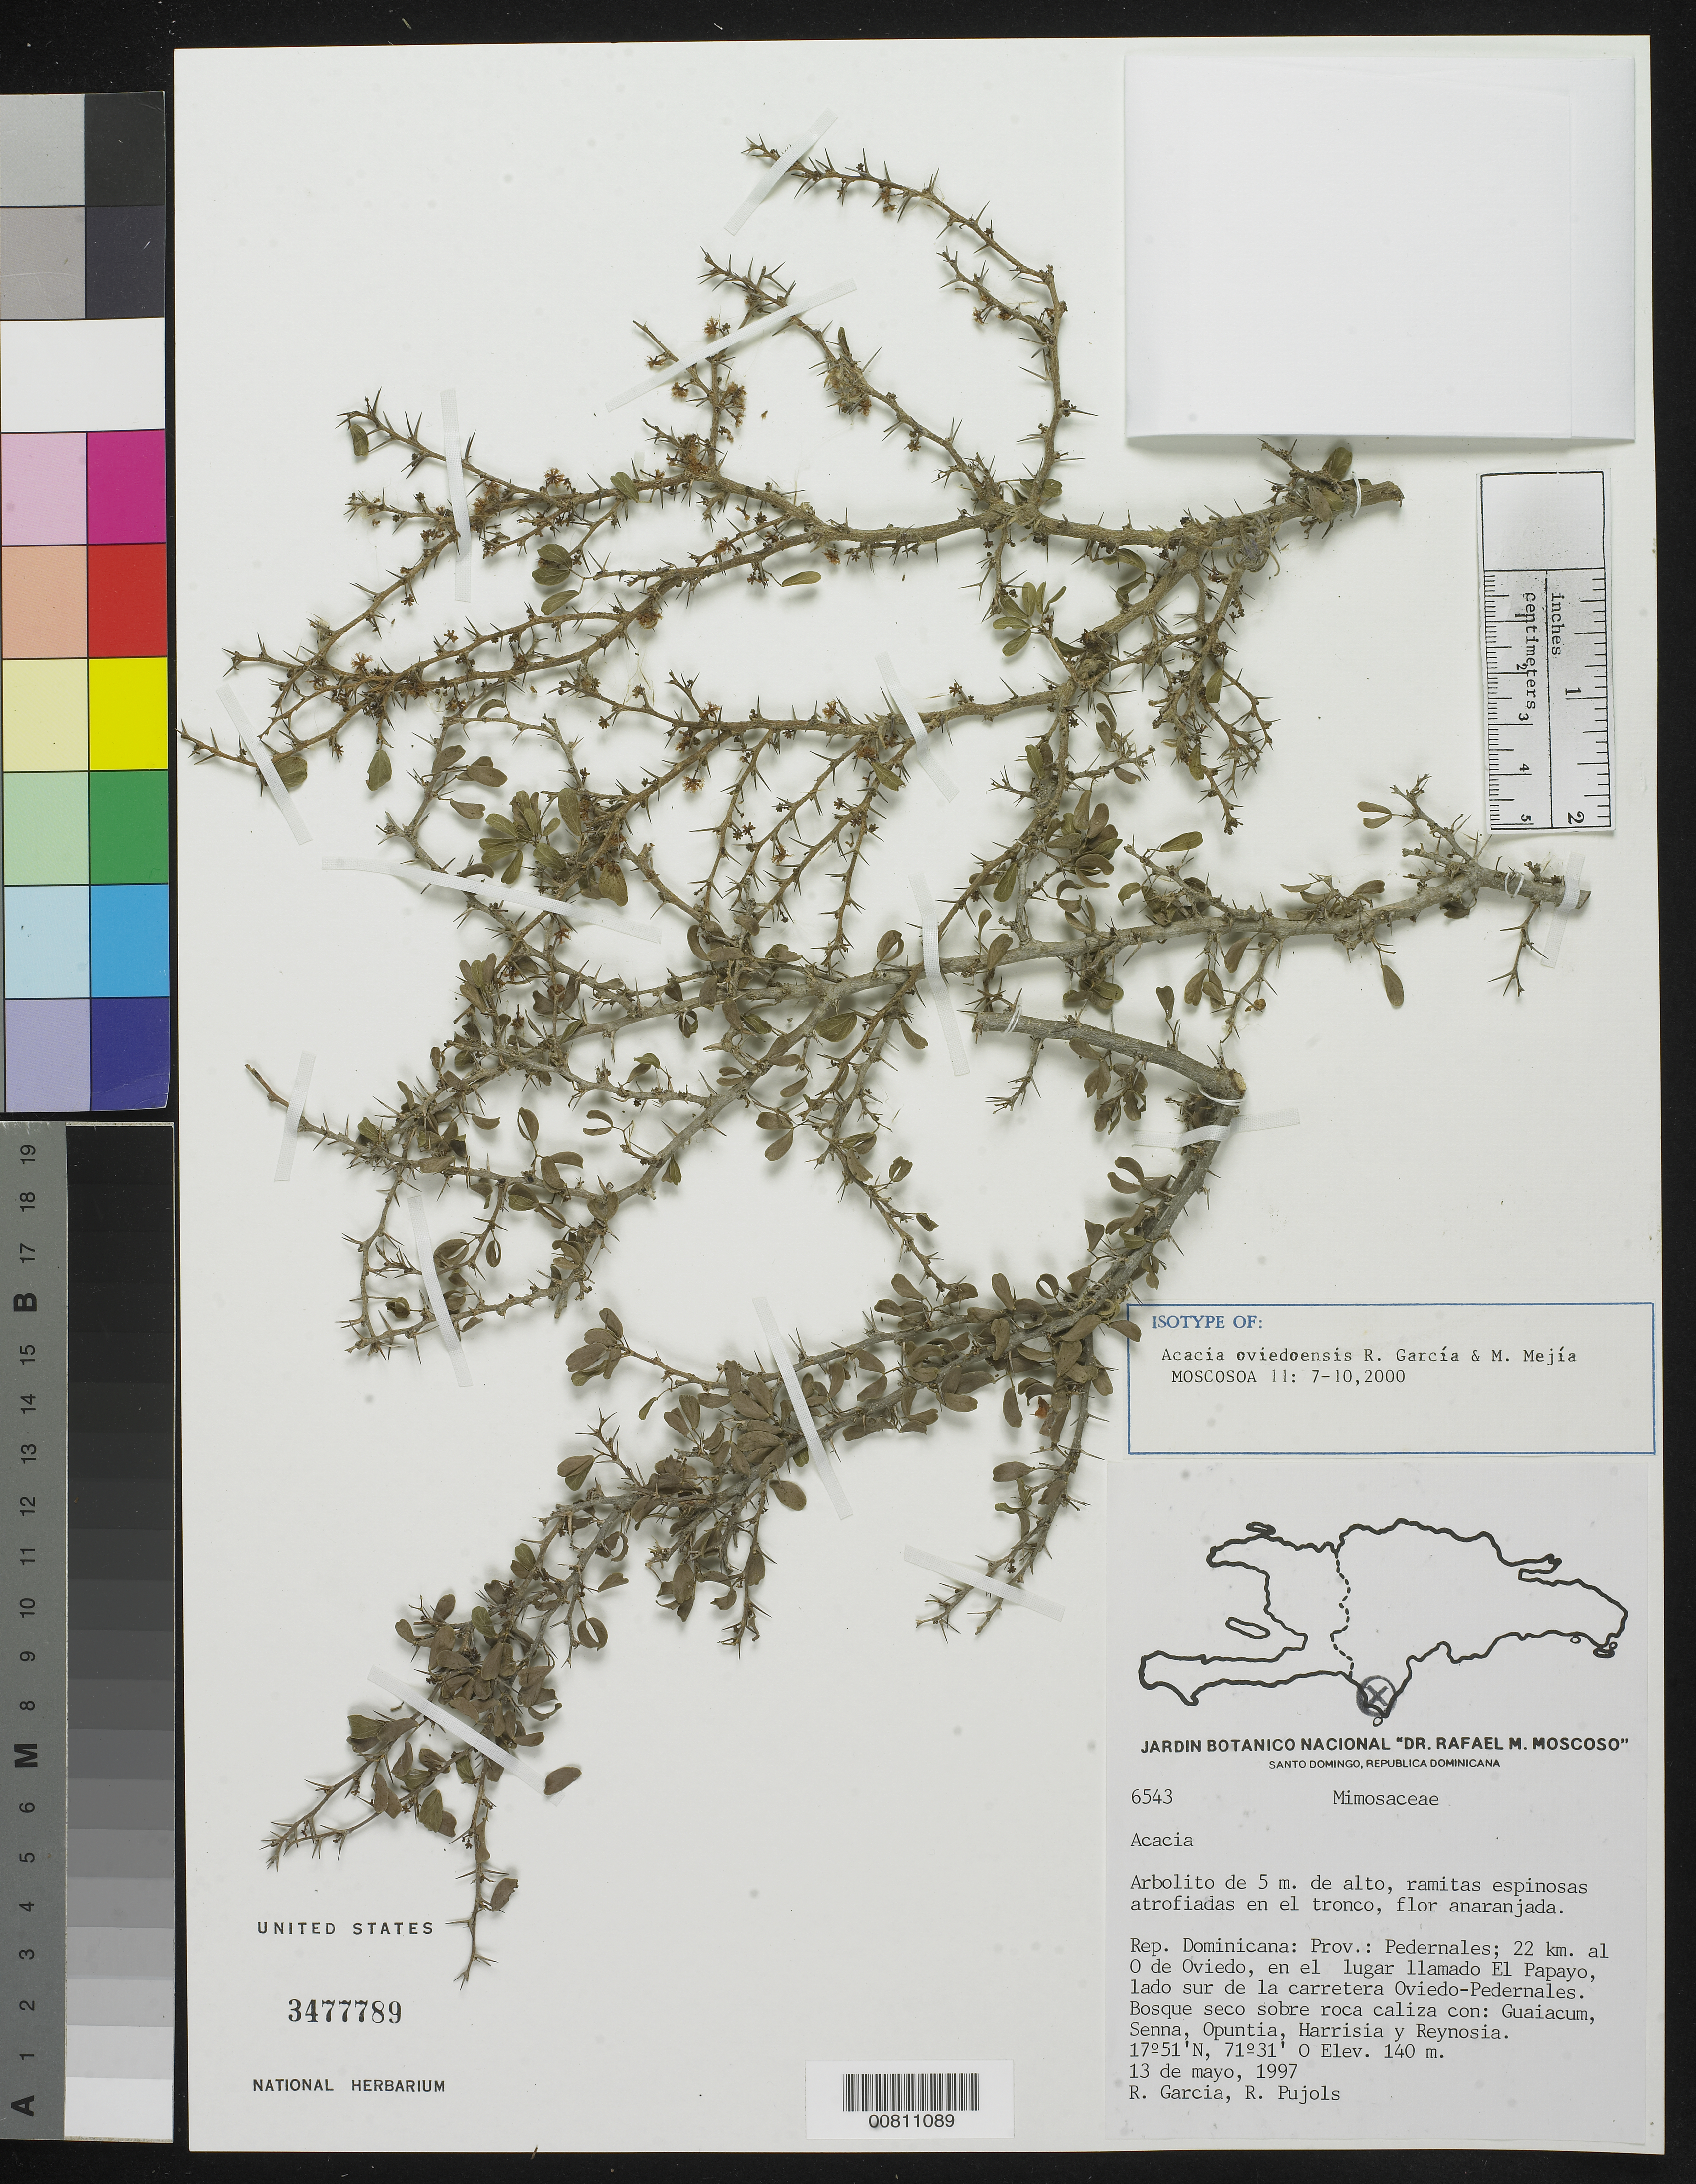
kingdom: Plantae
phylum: Tracheophyta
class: Magnoliopsida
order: Fabales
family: Fabaceae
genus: Acacia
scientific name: Acacia oviedoensis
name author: R.G. García & Mejia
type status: Isotype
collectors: R. Garcia & R. Pujols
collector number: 6543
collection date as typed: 13 May 1997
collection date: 1997-05-13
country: Dominican Republic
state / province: Pedernales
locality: Rep. Dominicana: Prov. Pedernales; 22 km al O de Oviedo, en el lugar llamado El Papayo, lado sur de la carretera Oviedo-Pedernales.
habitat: Bosque seco sobre roca caliza.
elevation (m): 140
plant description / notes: Holotype at JBSD.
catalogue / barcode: US 3477789